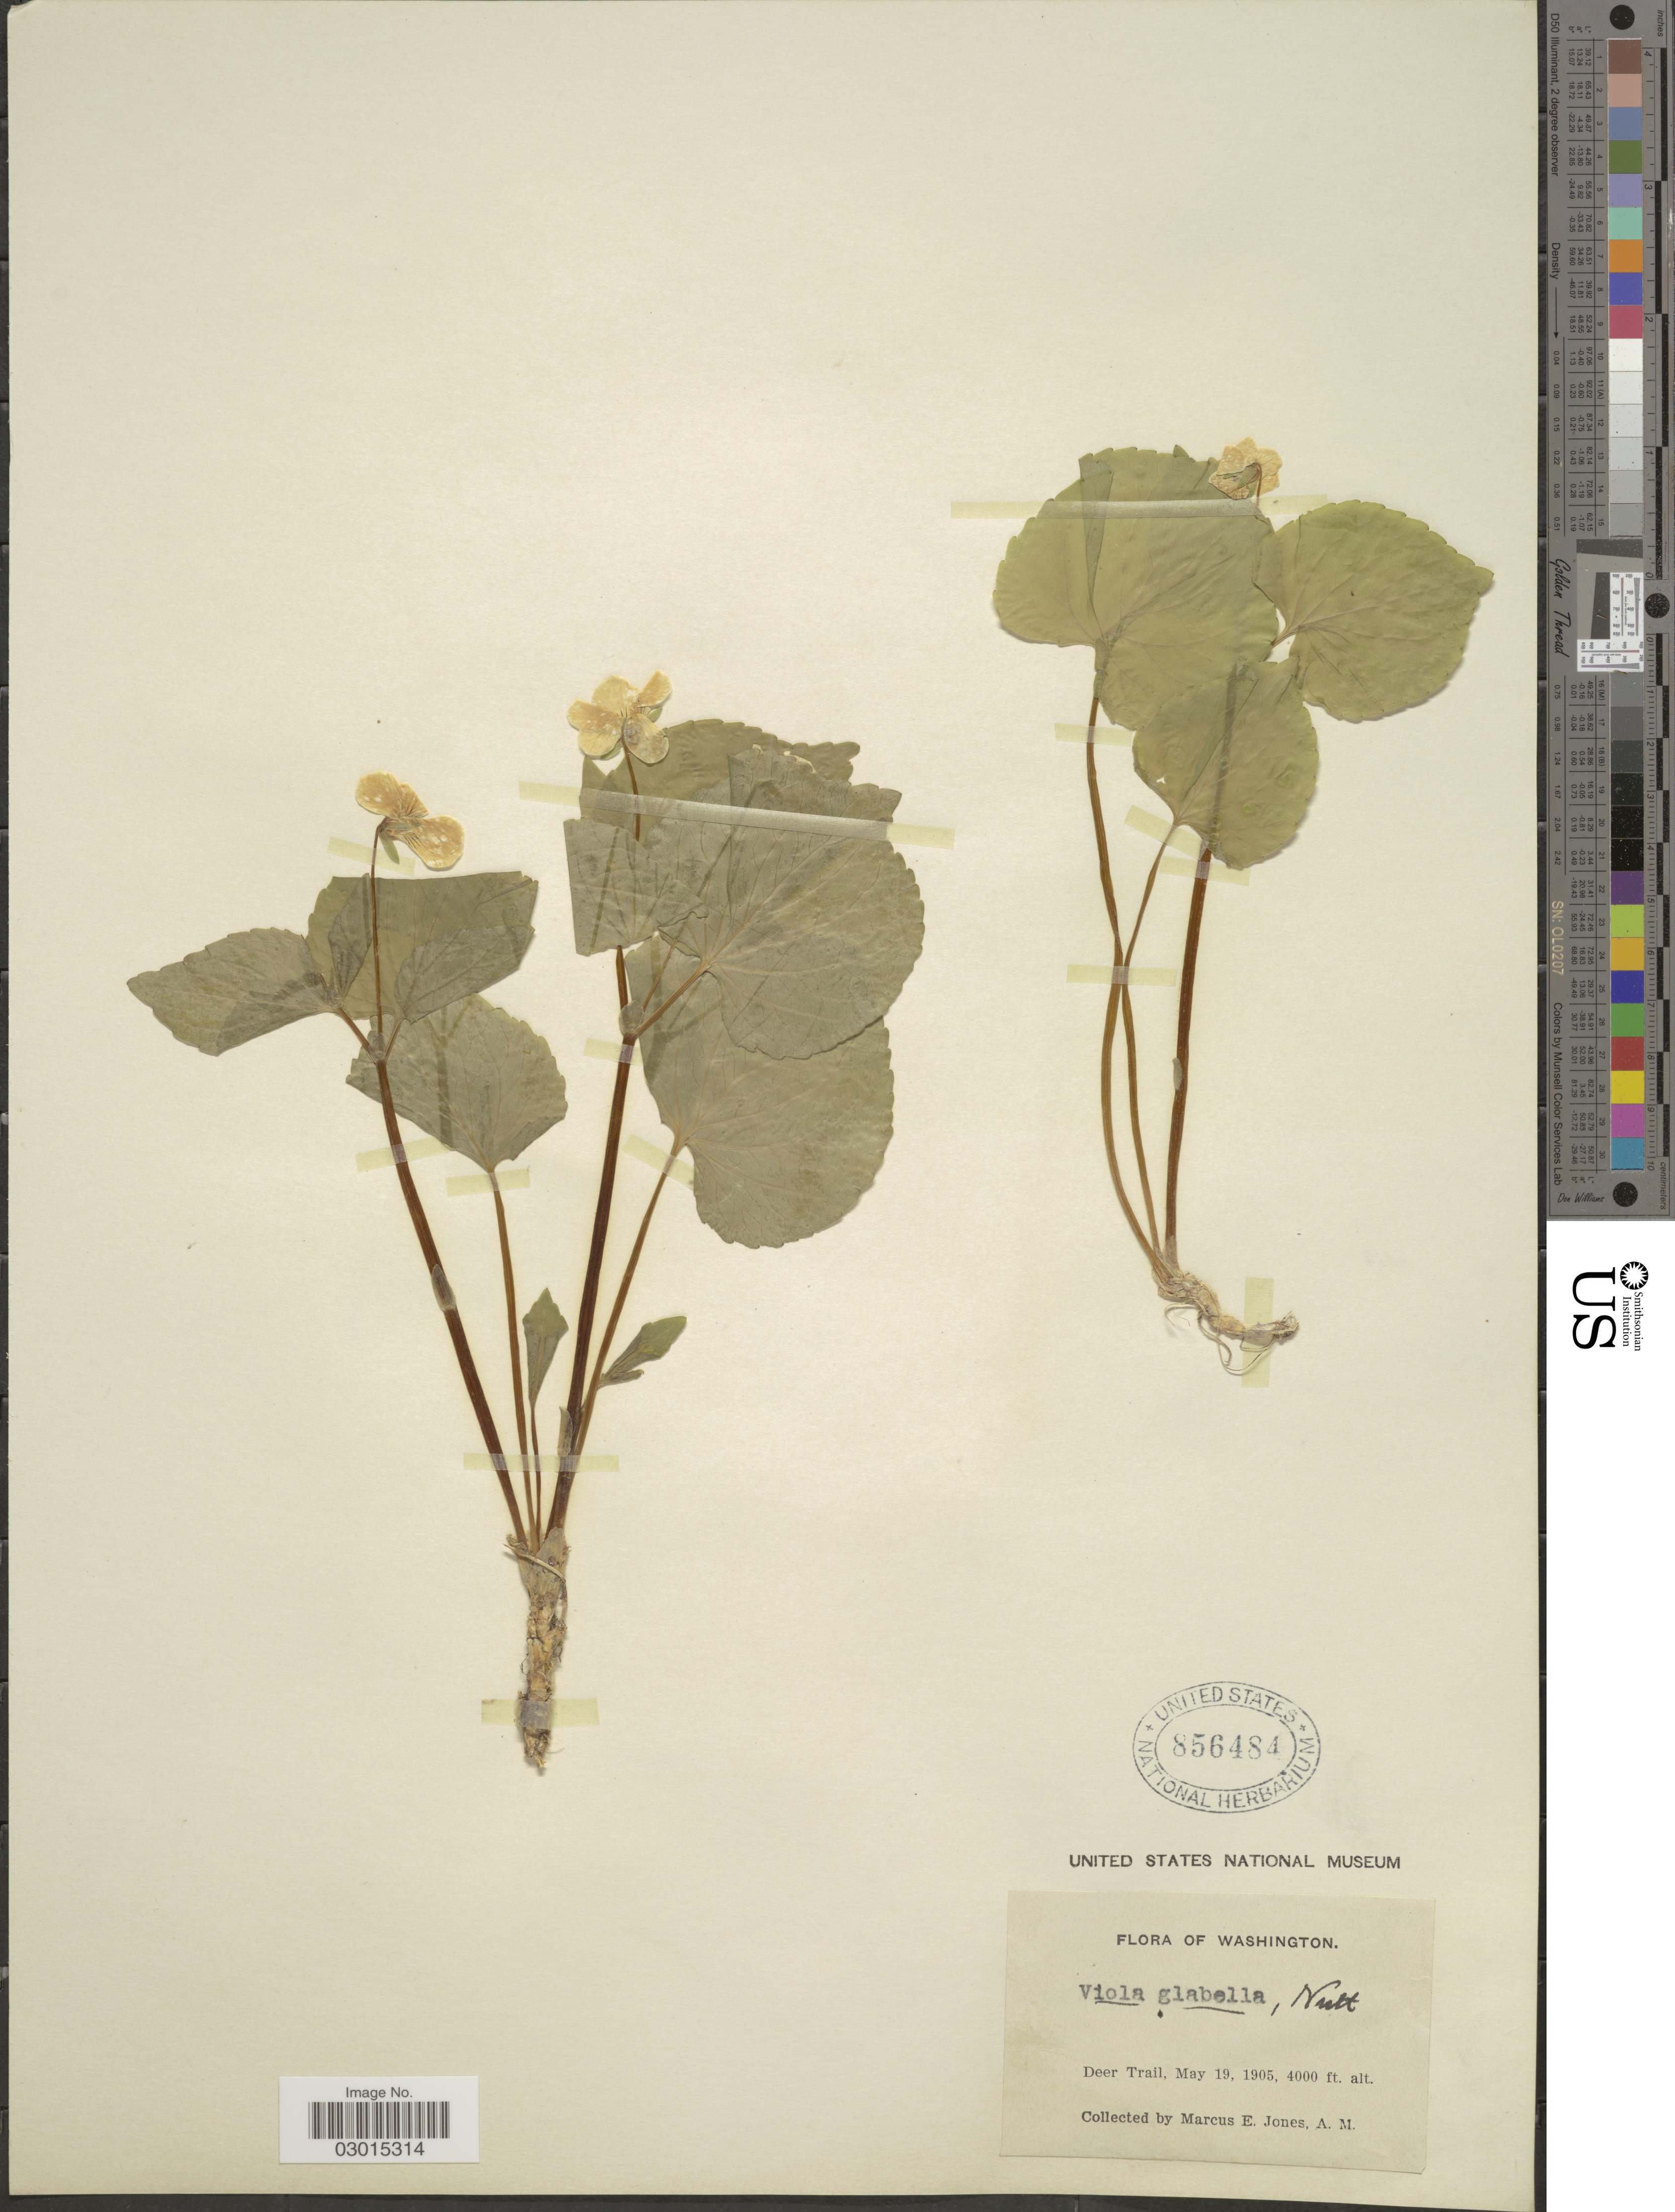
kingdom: Plantae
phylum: Tracheophyta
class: Magnoliopsida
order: Malpighiales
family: Violaceae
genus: Viola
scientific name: Viola glabella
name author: Nutt.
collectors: M. E. Jones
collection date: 1905-05-19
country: United States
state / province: Washington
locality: Deer Trail.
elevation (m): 1219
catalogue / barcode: US 856484